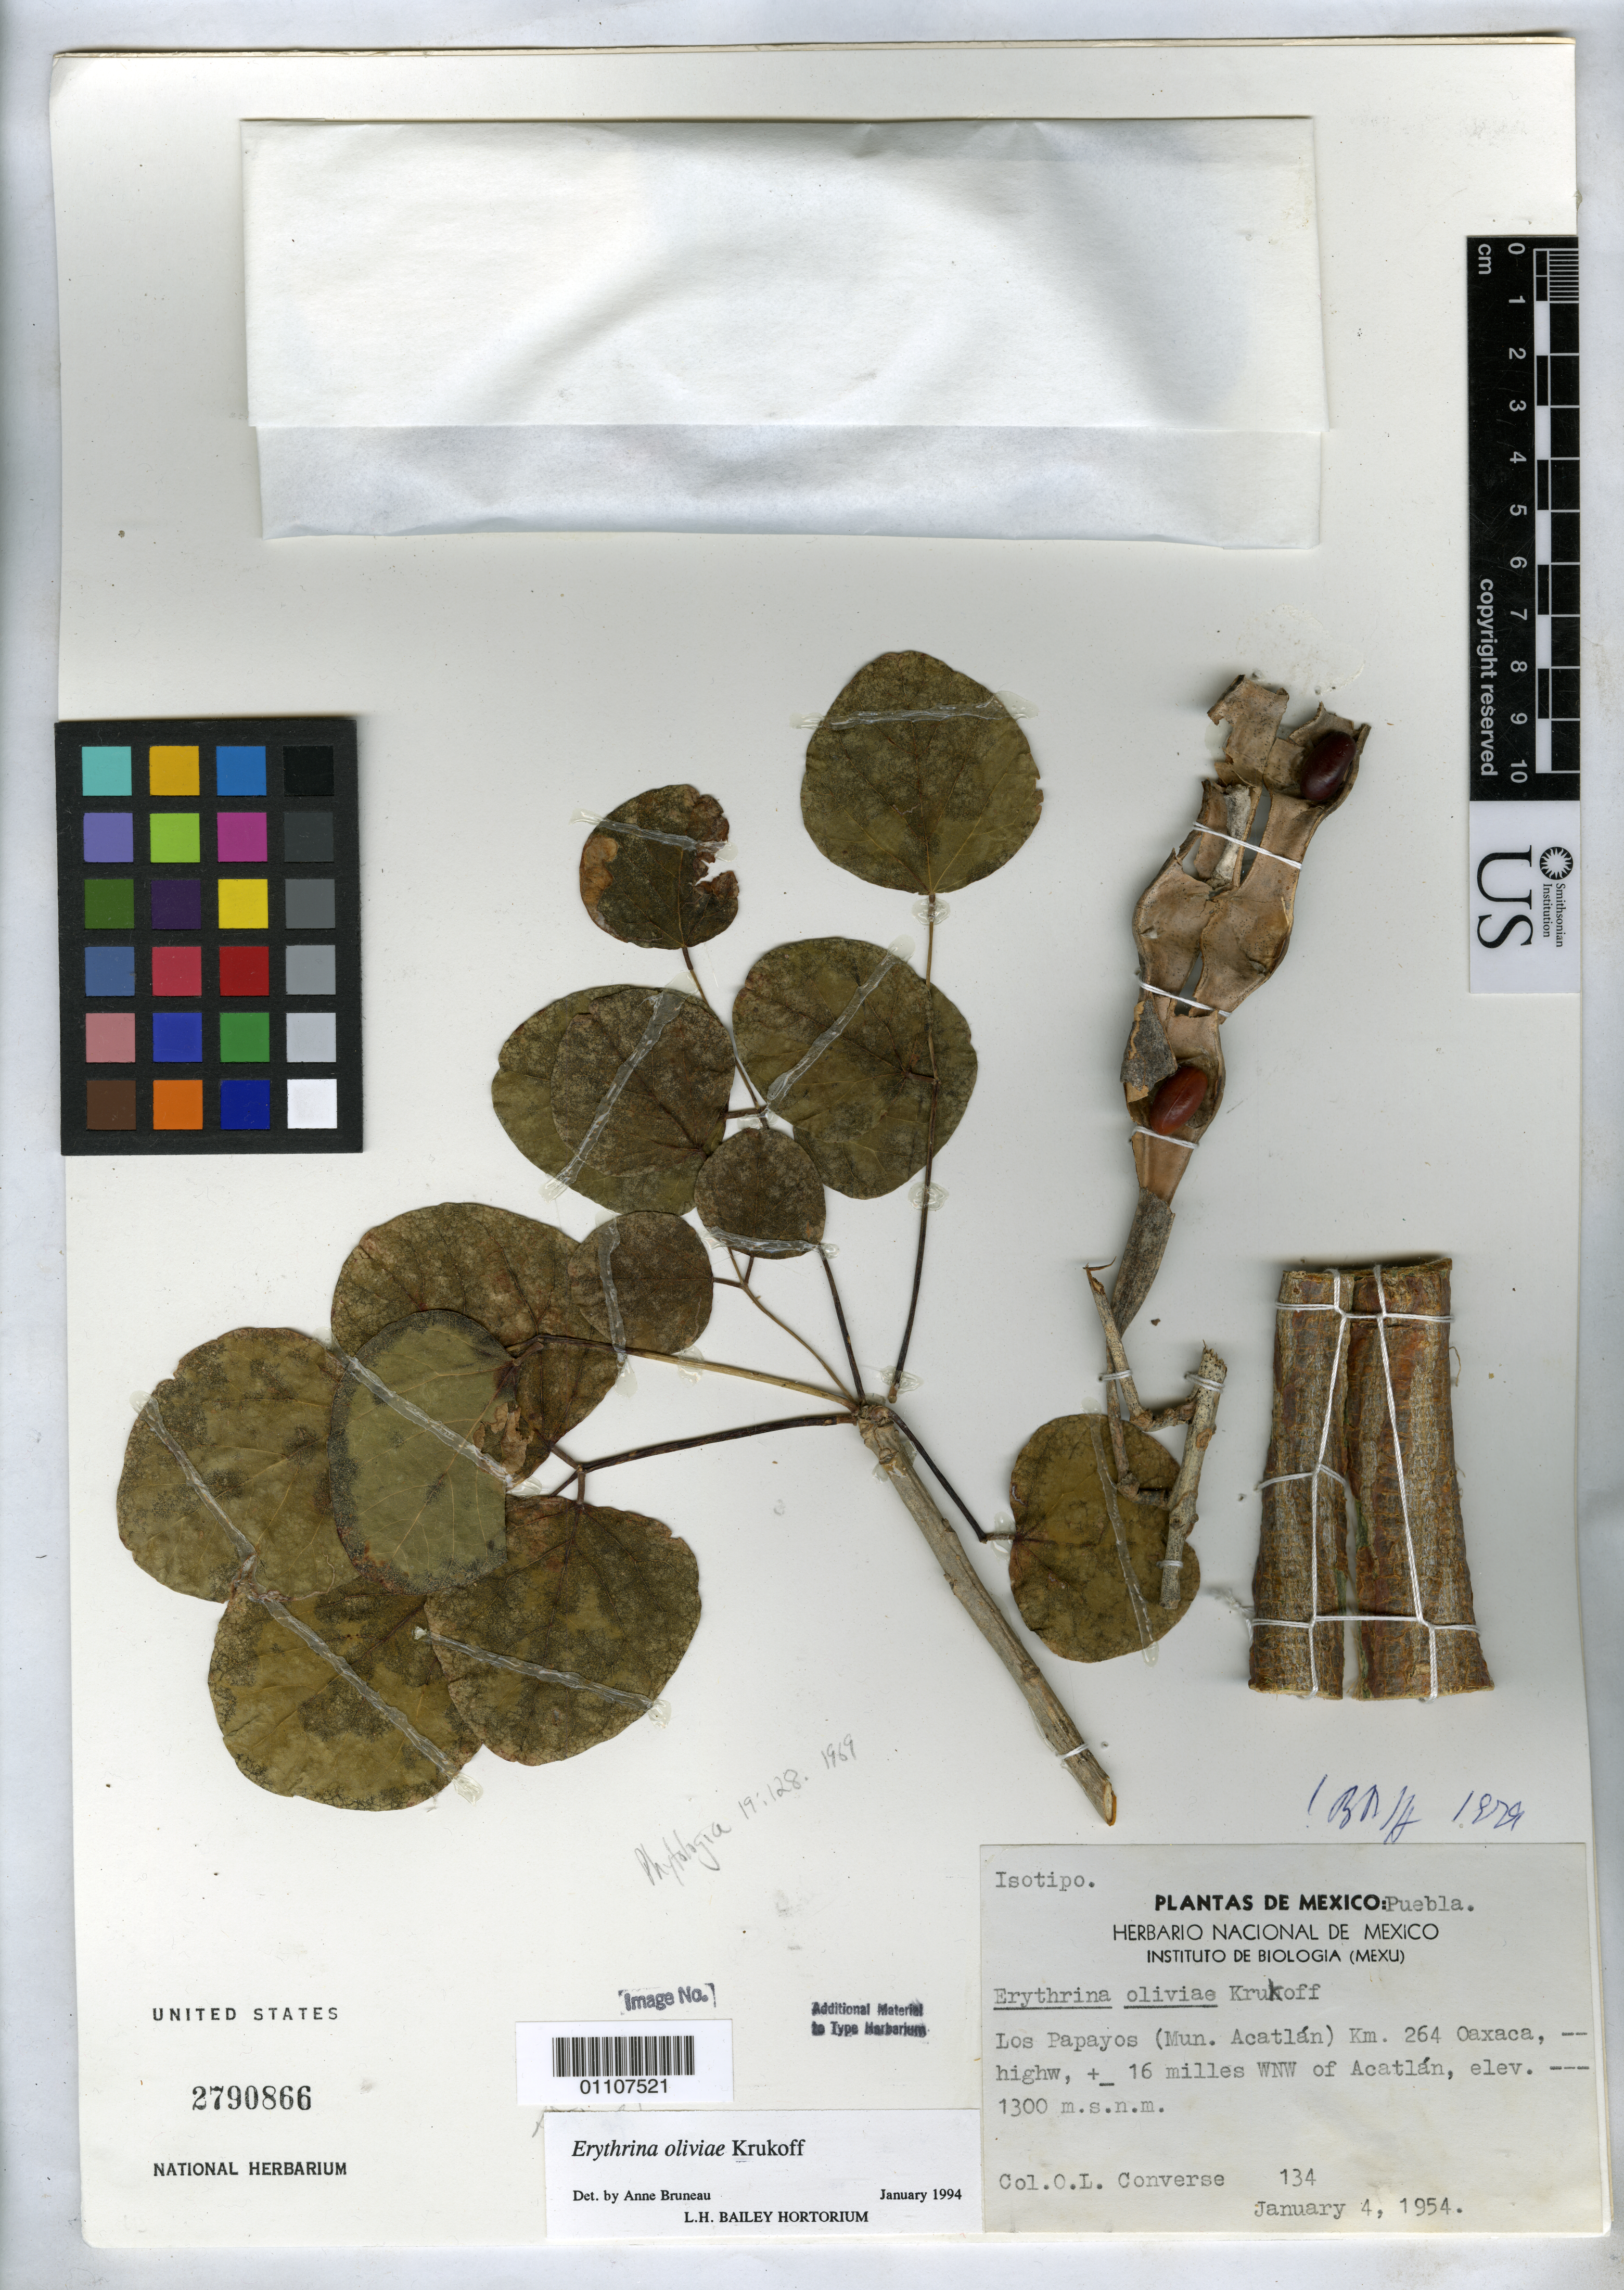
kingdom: Plantae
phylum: Tracheophyta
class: Magnoliopsida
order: Fabales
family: Fabaceae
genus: Erythrina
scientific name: Erythrina oliviae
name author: Krukoff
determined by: Bruneau, A.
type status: Type Collection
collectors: O. Converse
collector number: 134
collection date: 1954-01-04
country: Mexico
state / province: Oaxaca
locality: Los Papayos ( Mun. Acatlan) Km. 264 Oaxaca highw., +- 16 milles WNW of Acatlan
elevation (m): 1300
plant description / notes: Annotated as "Isotipo" but arguably not type material as this collection date (4 Jan 1954) is not cited in protologue.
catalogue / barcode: US 2790866